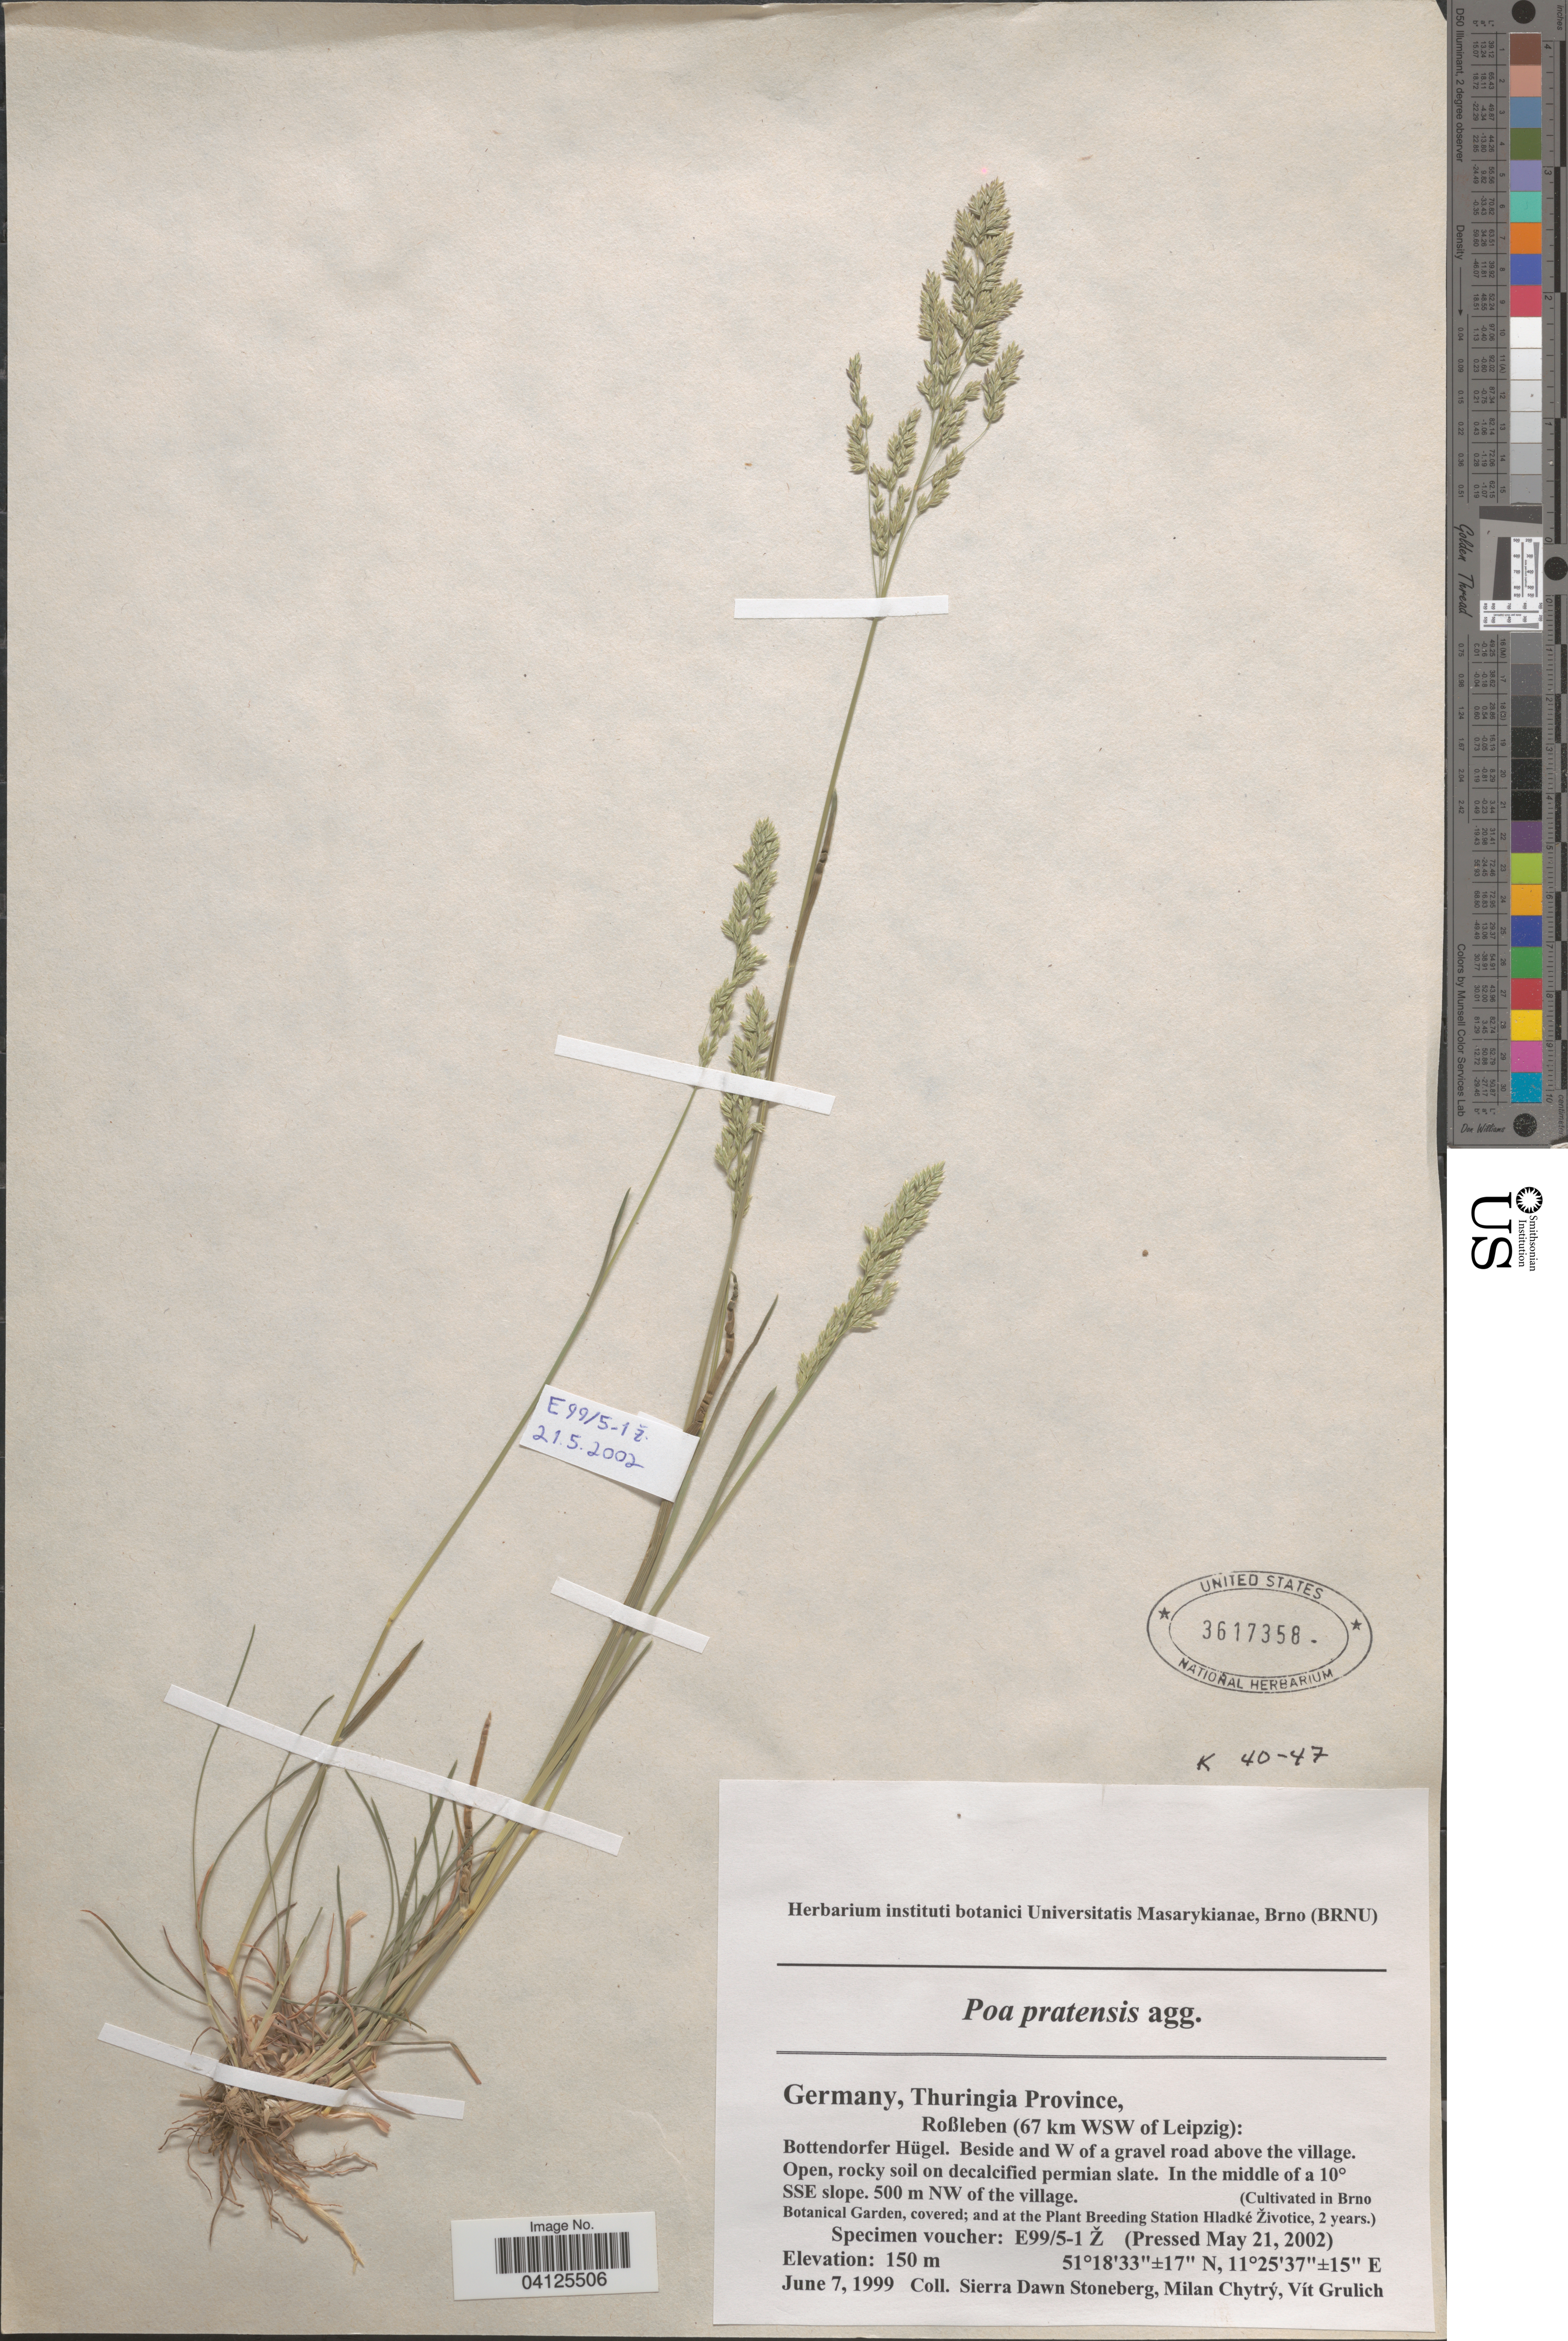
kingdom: Plantae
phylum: Tracheophyta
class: Liliopsida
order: Poales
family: Poaceae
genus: Poa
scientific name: Poa pratensis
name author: L.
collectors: Ex herb. instituti botanici Universitatis Masarykianae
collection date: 2002-05-21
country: Czechia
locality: In the Brno Botanical Garden, covered; and at the Plant Breeding Station Hladké Životice, 2 years.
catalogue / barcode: US 3617358